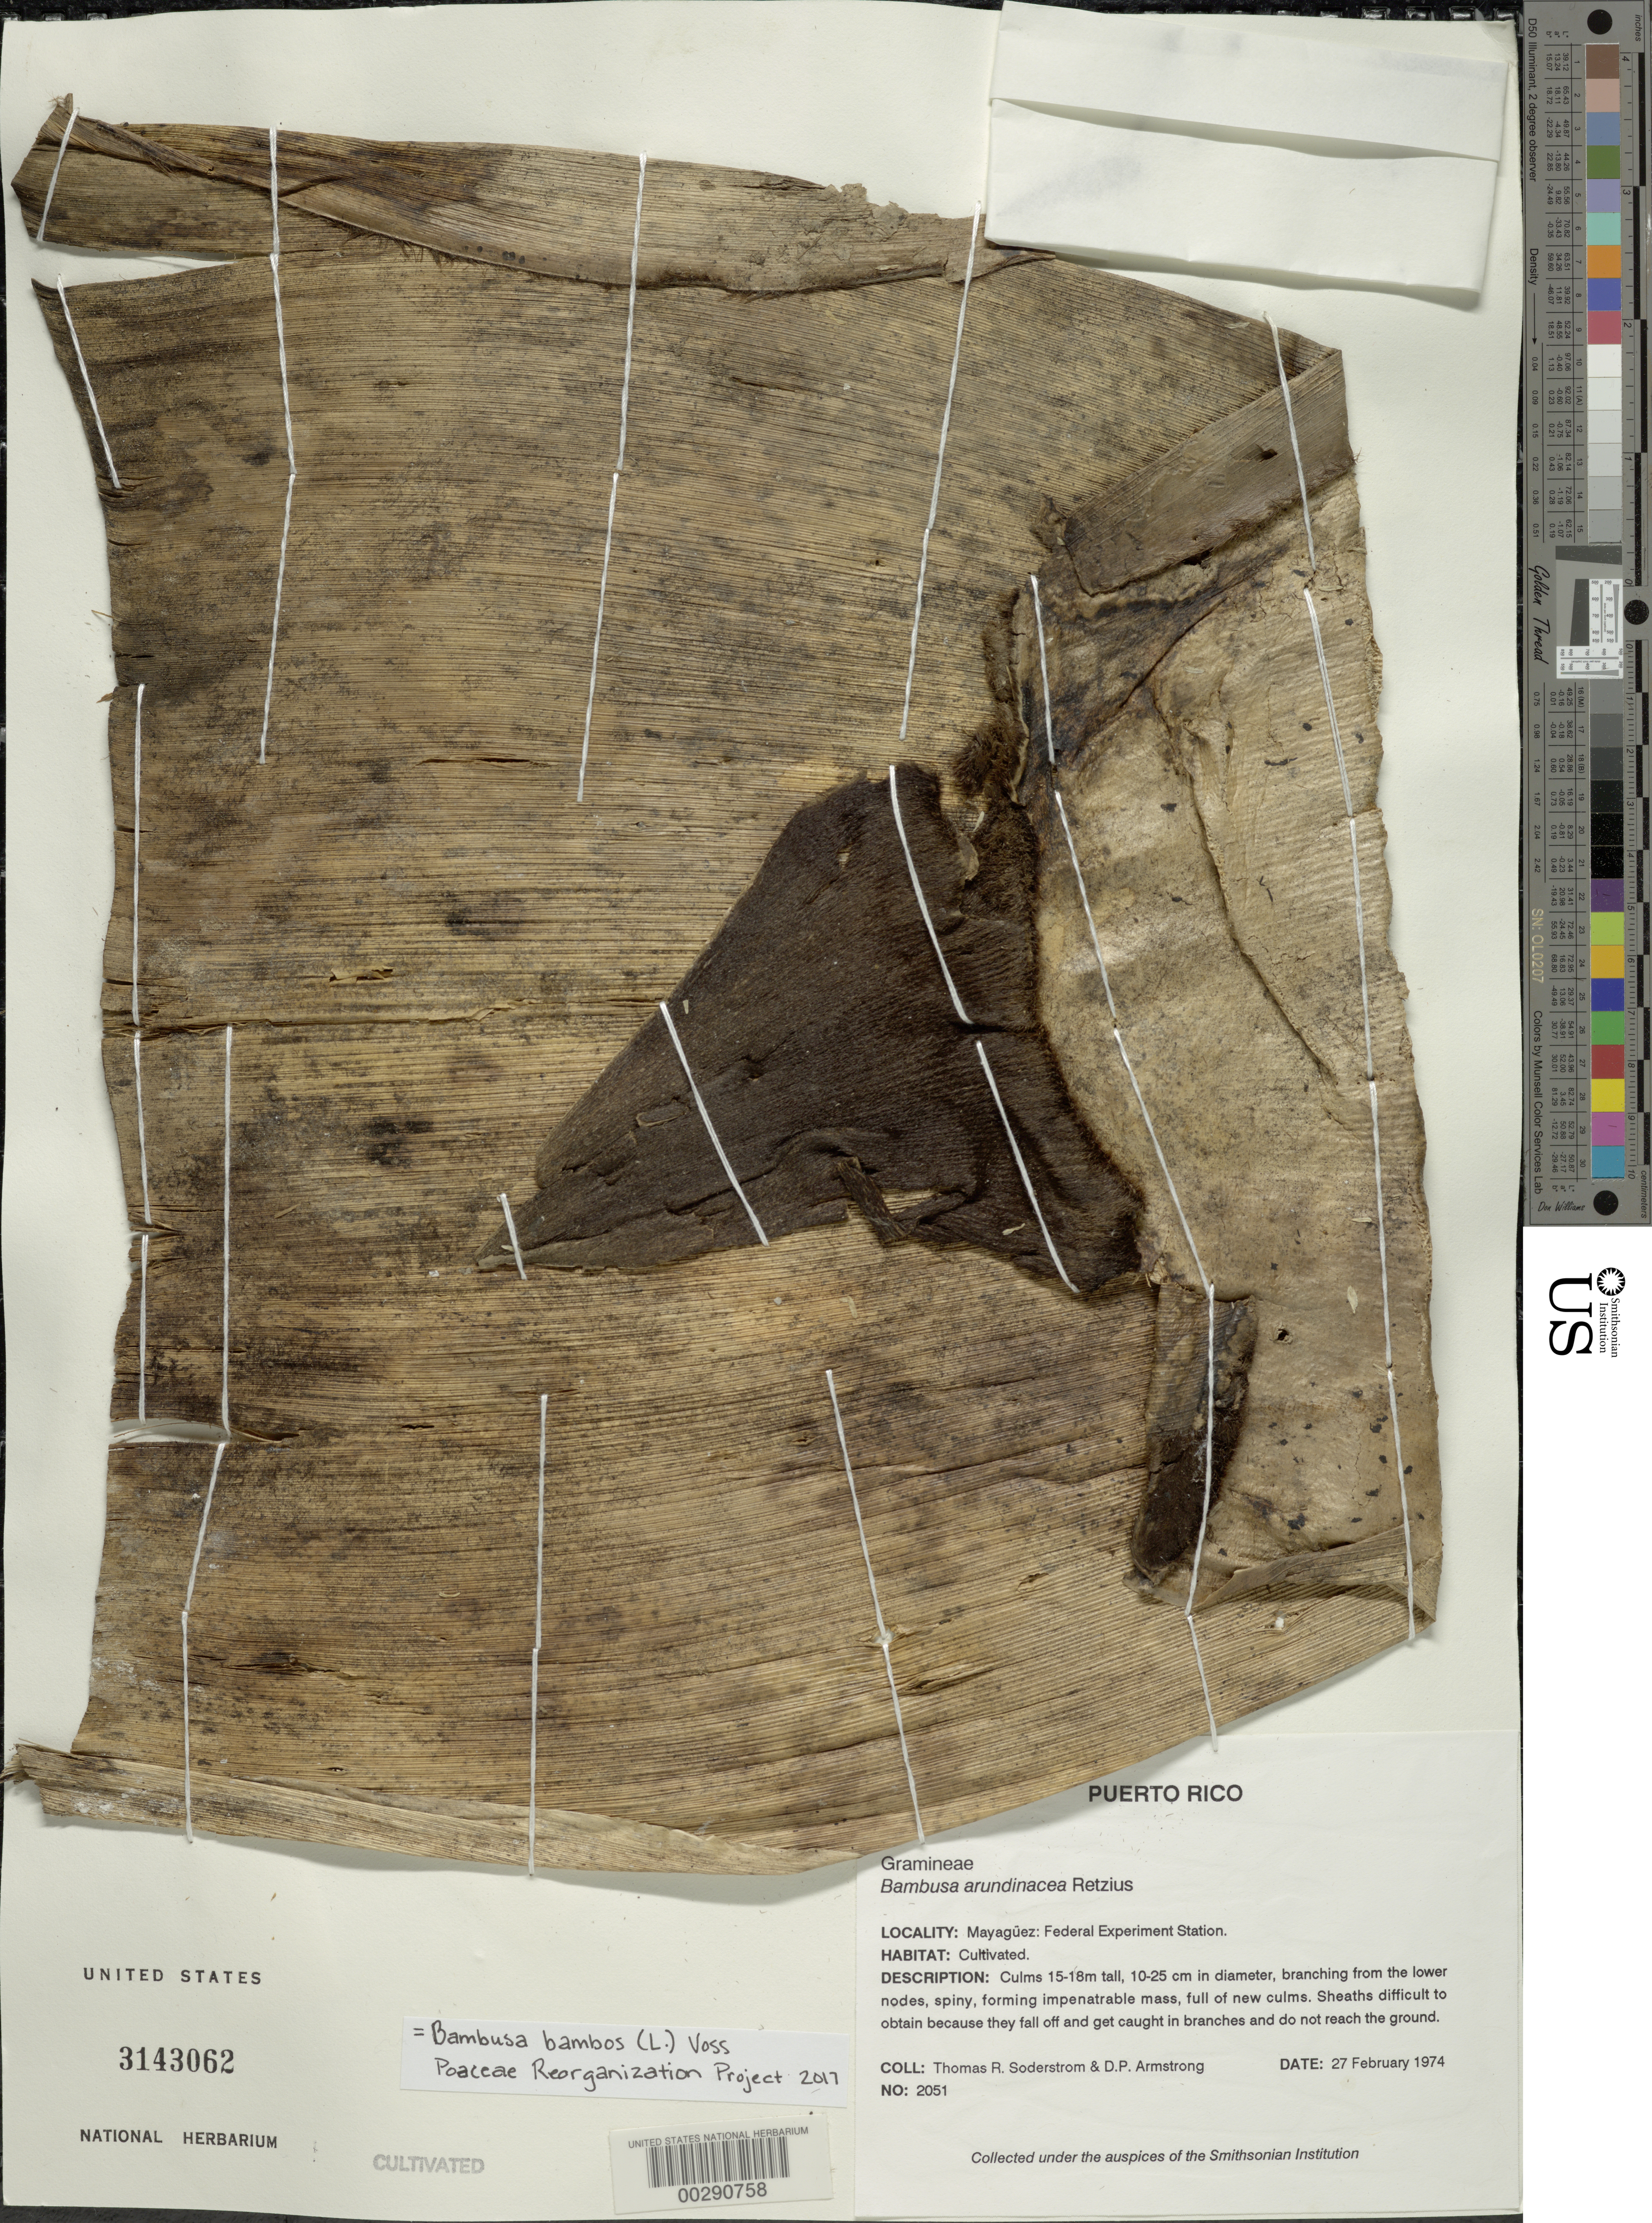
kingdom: Plantae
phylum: Tracheophyta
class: Liliopsida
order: Poales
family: Poaceae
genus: Bambusa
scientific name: Bambusa bambos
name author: (L.) Voss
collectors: T. R. Soderstrom & D. P. Armstrong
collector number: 2051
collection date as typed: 27 Feb 1974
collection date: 1974-02-27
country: Puerto Rico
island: Greater Antilles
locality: Mayaguez: federal experiment station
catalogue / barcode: US 3143062